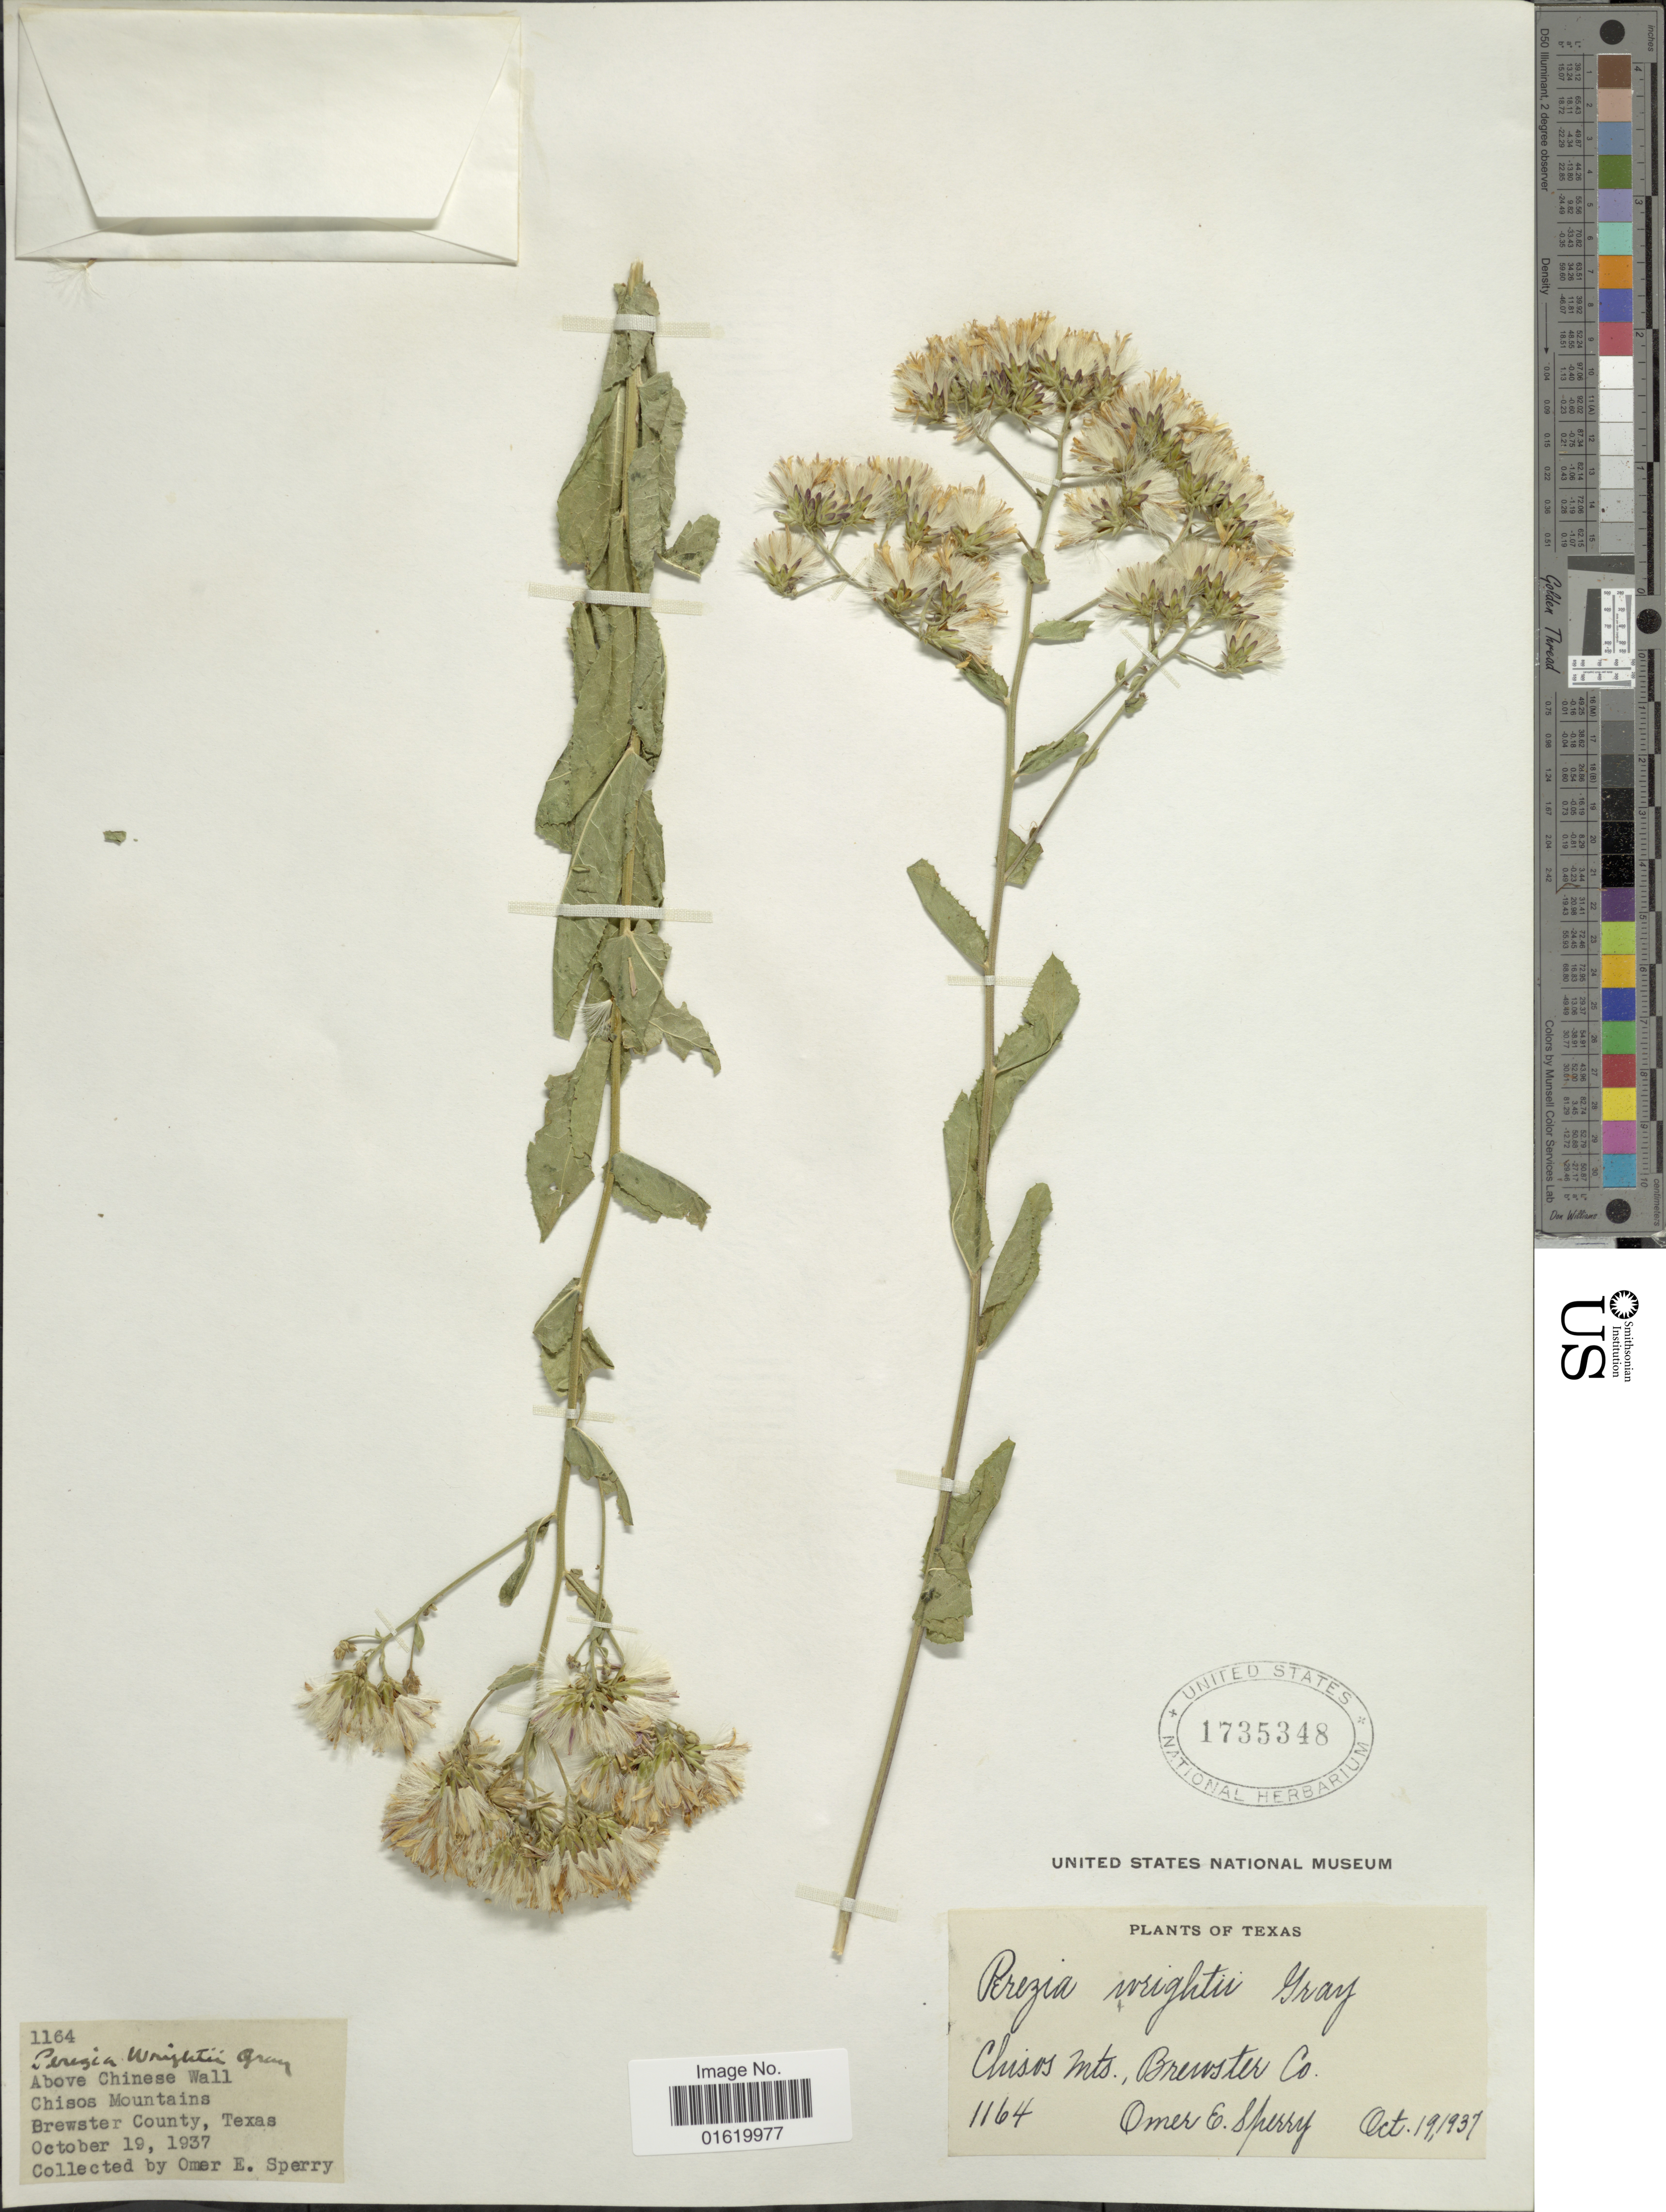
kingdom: Plantae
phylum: Tracheophyta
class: Magnoliopsida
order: Asterales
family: Asteraceae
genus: Acourtia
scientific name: Acourtia wrightii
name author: (A. Gray) Reveal & R.M. King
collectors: O. E. Sperry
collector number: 1164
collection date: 1937-10-19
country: United States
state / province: Texas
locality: Above Chinese Wall, Chisos Mountains, Brewster County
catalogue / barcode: US 1735348